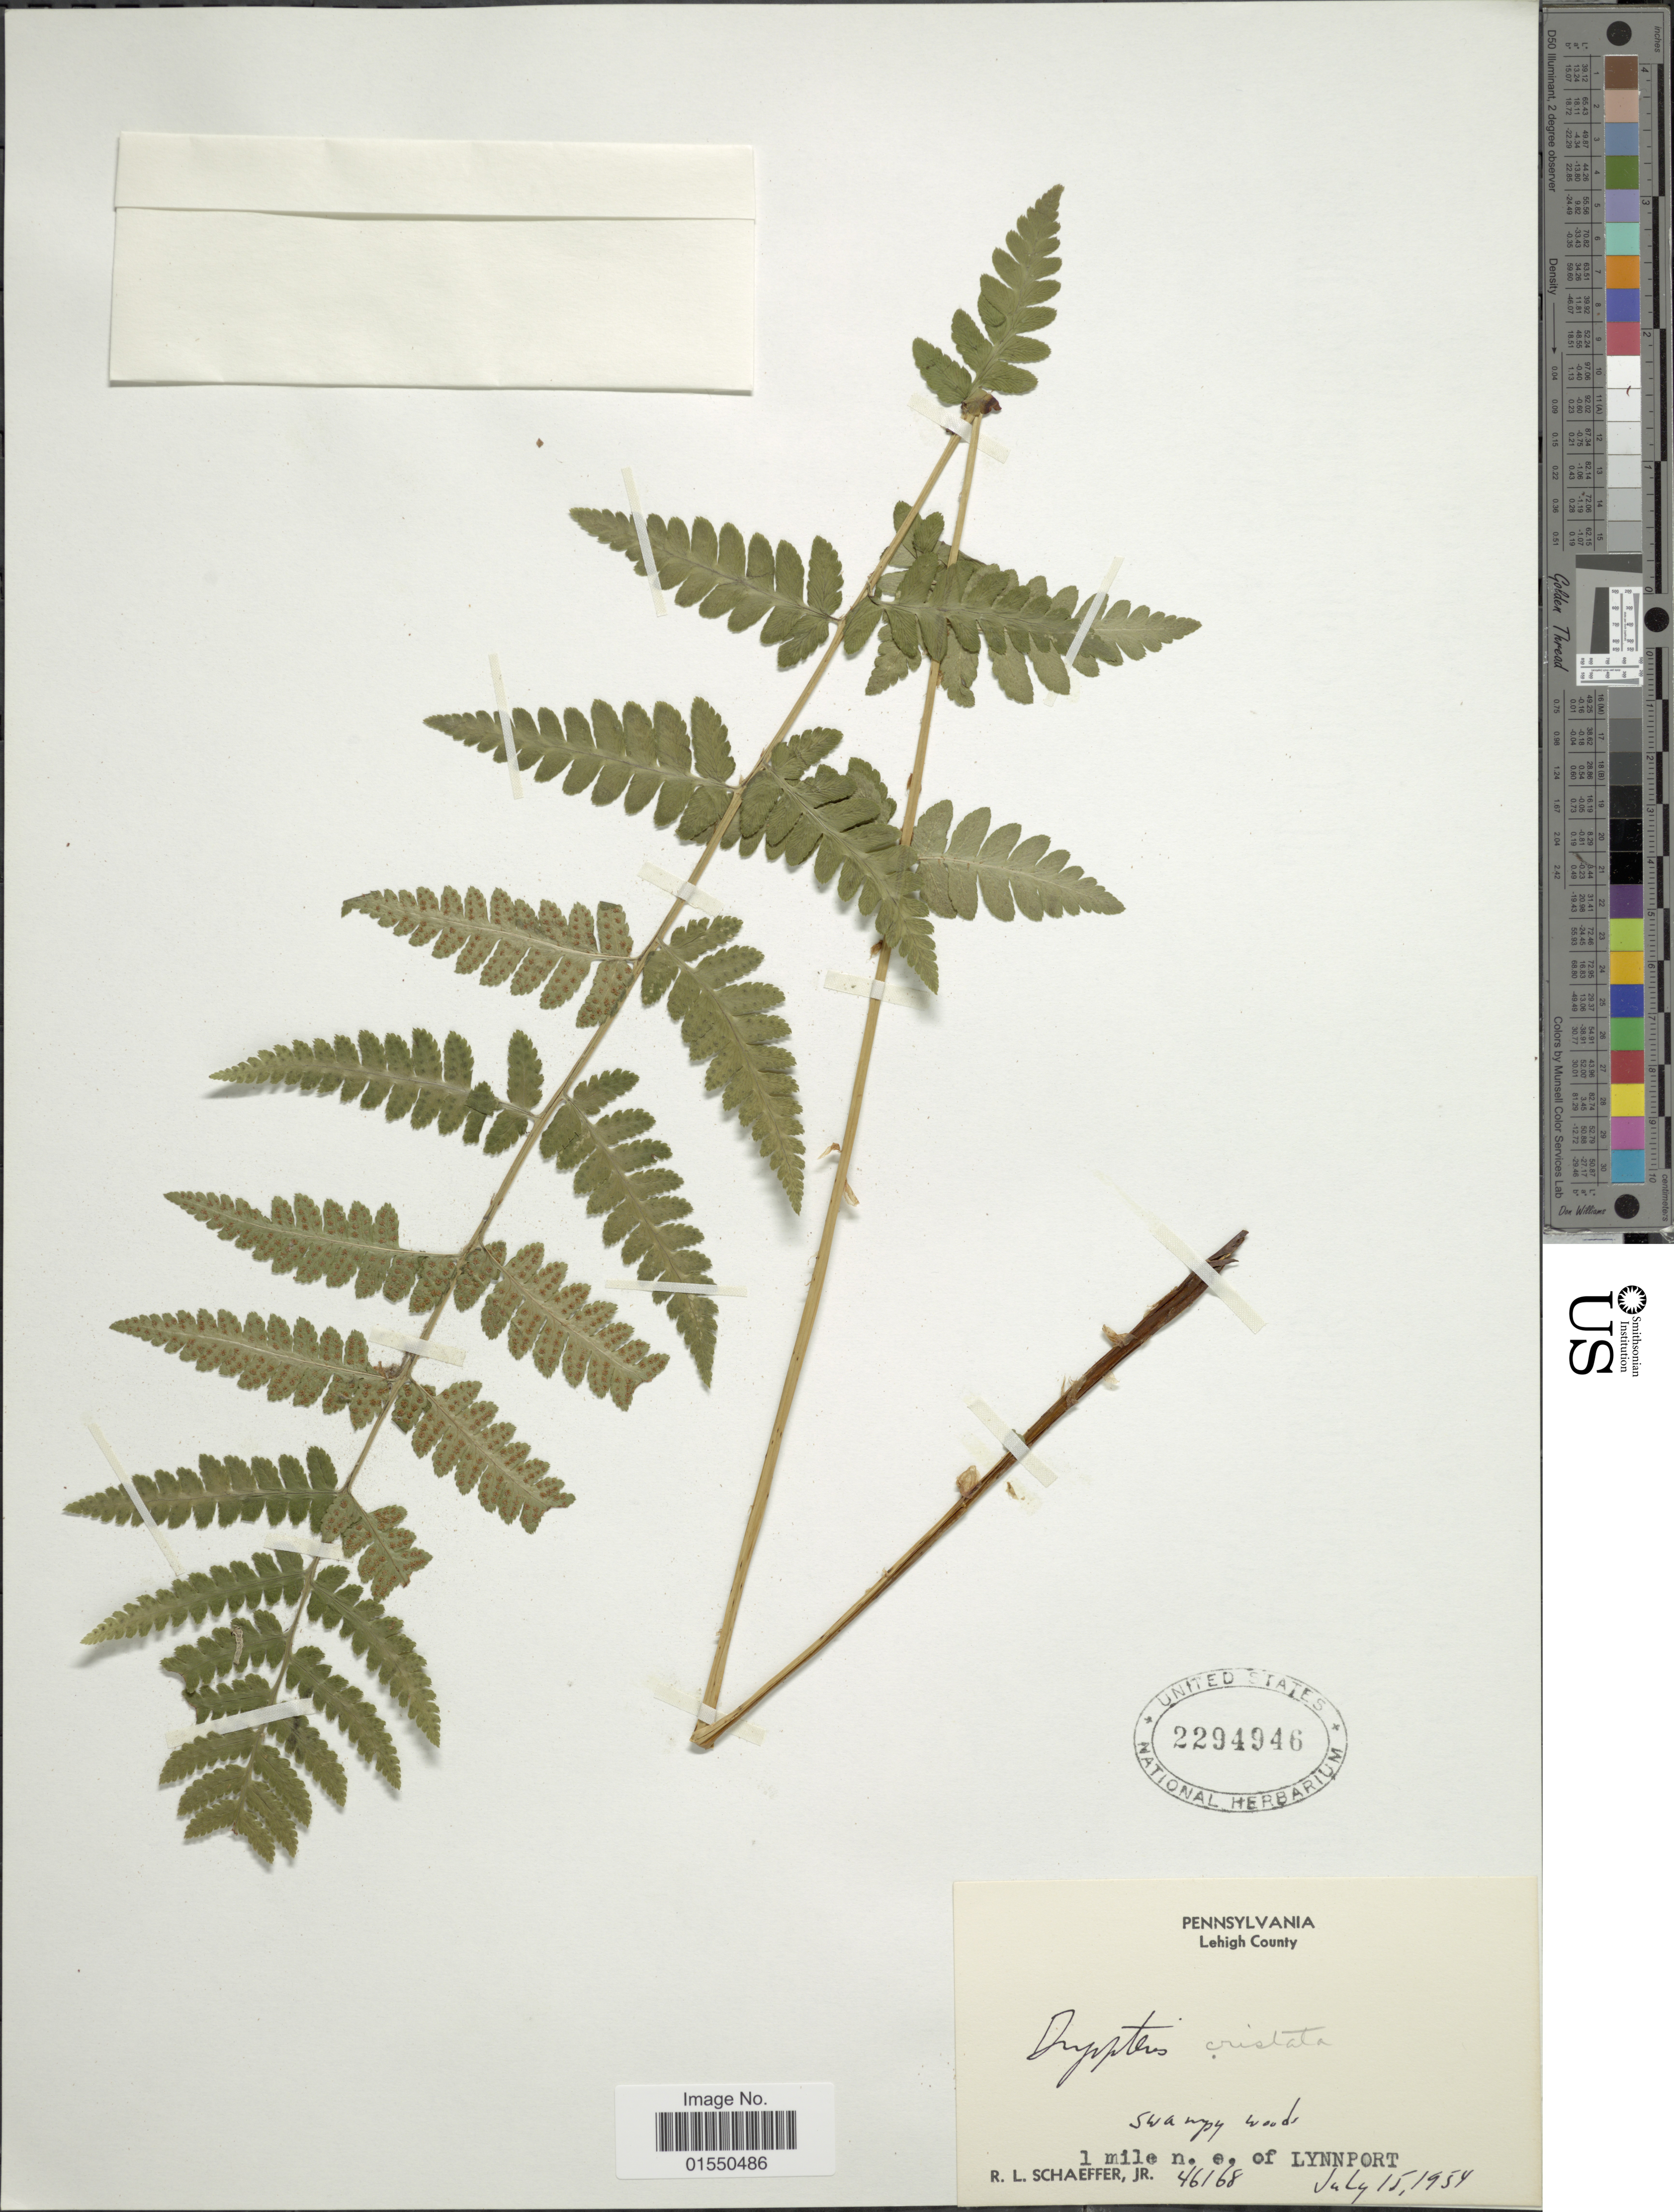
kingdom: Plantae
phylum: Tracheophyta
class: Polypodiopsida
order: Polypodiales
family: Dryopteridaceae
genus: Dryopteris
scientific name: Dryopteris cristata var. spinulosa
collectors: R. Schaeffer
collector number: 46168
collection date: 1954-07-15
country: United States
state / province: Pennsylvania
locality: Lehigh County, 1 mile n.e. of Lynnport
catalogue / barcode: US 2294946